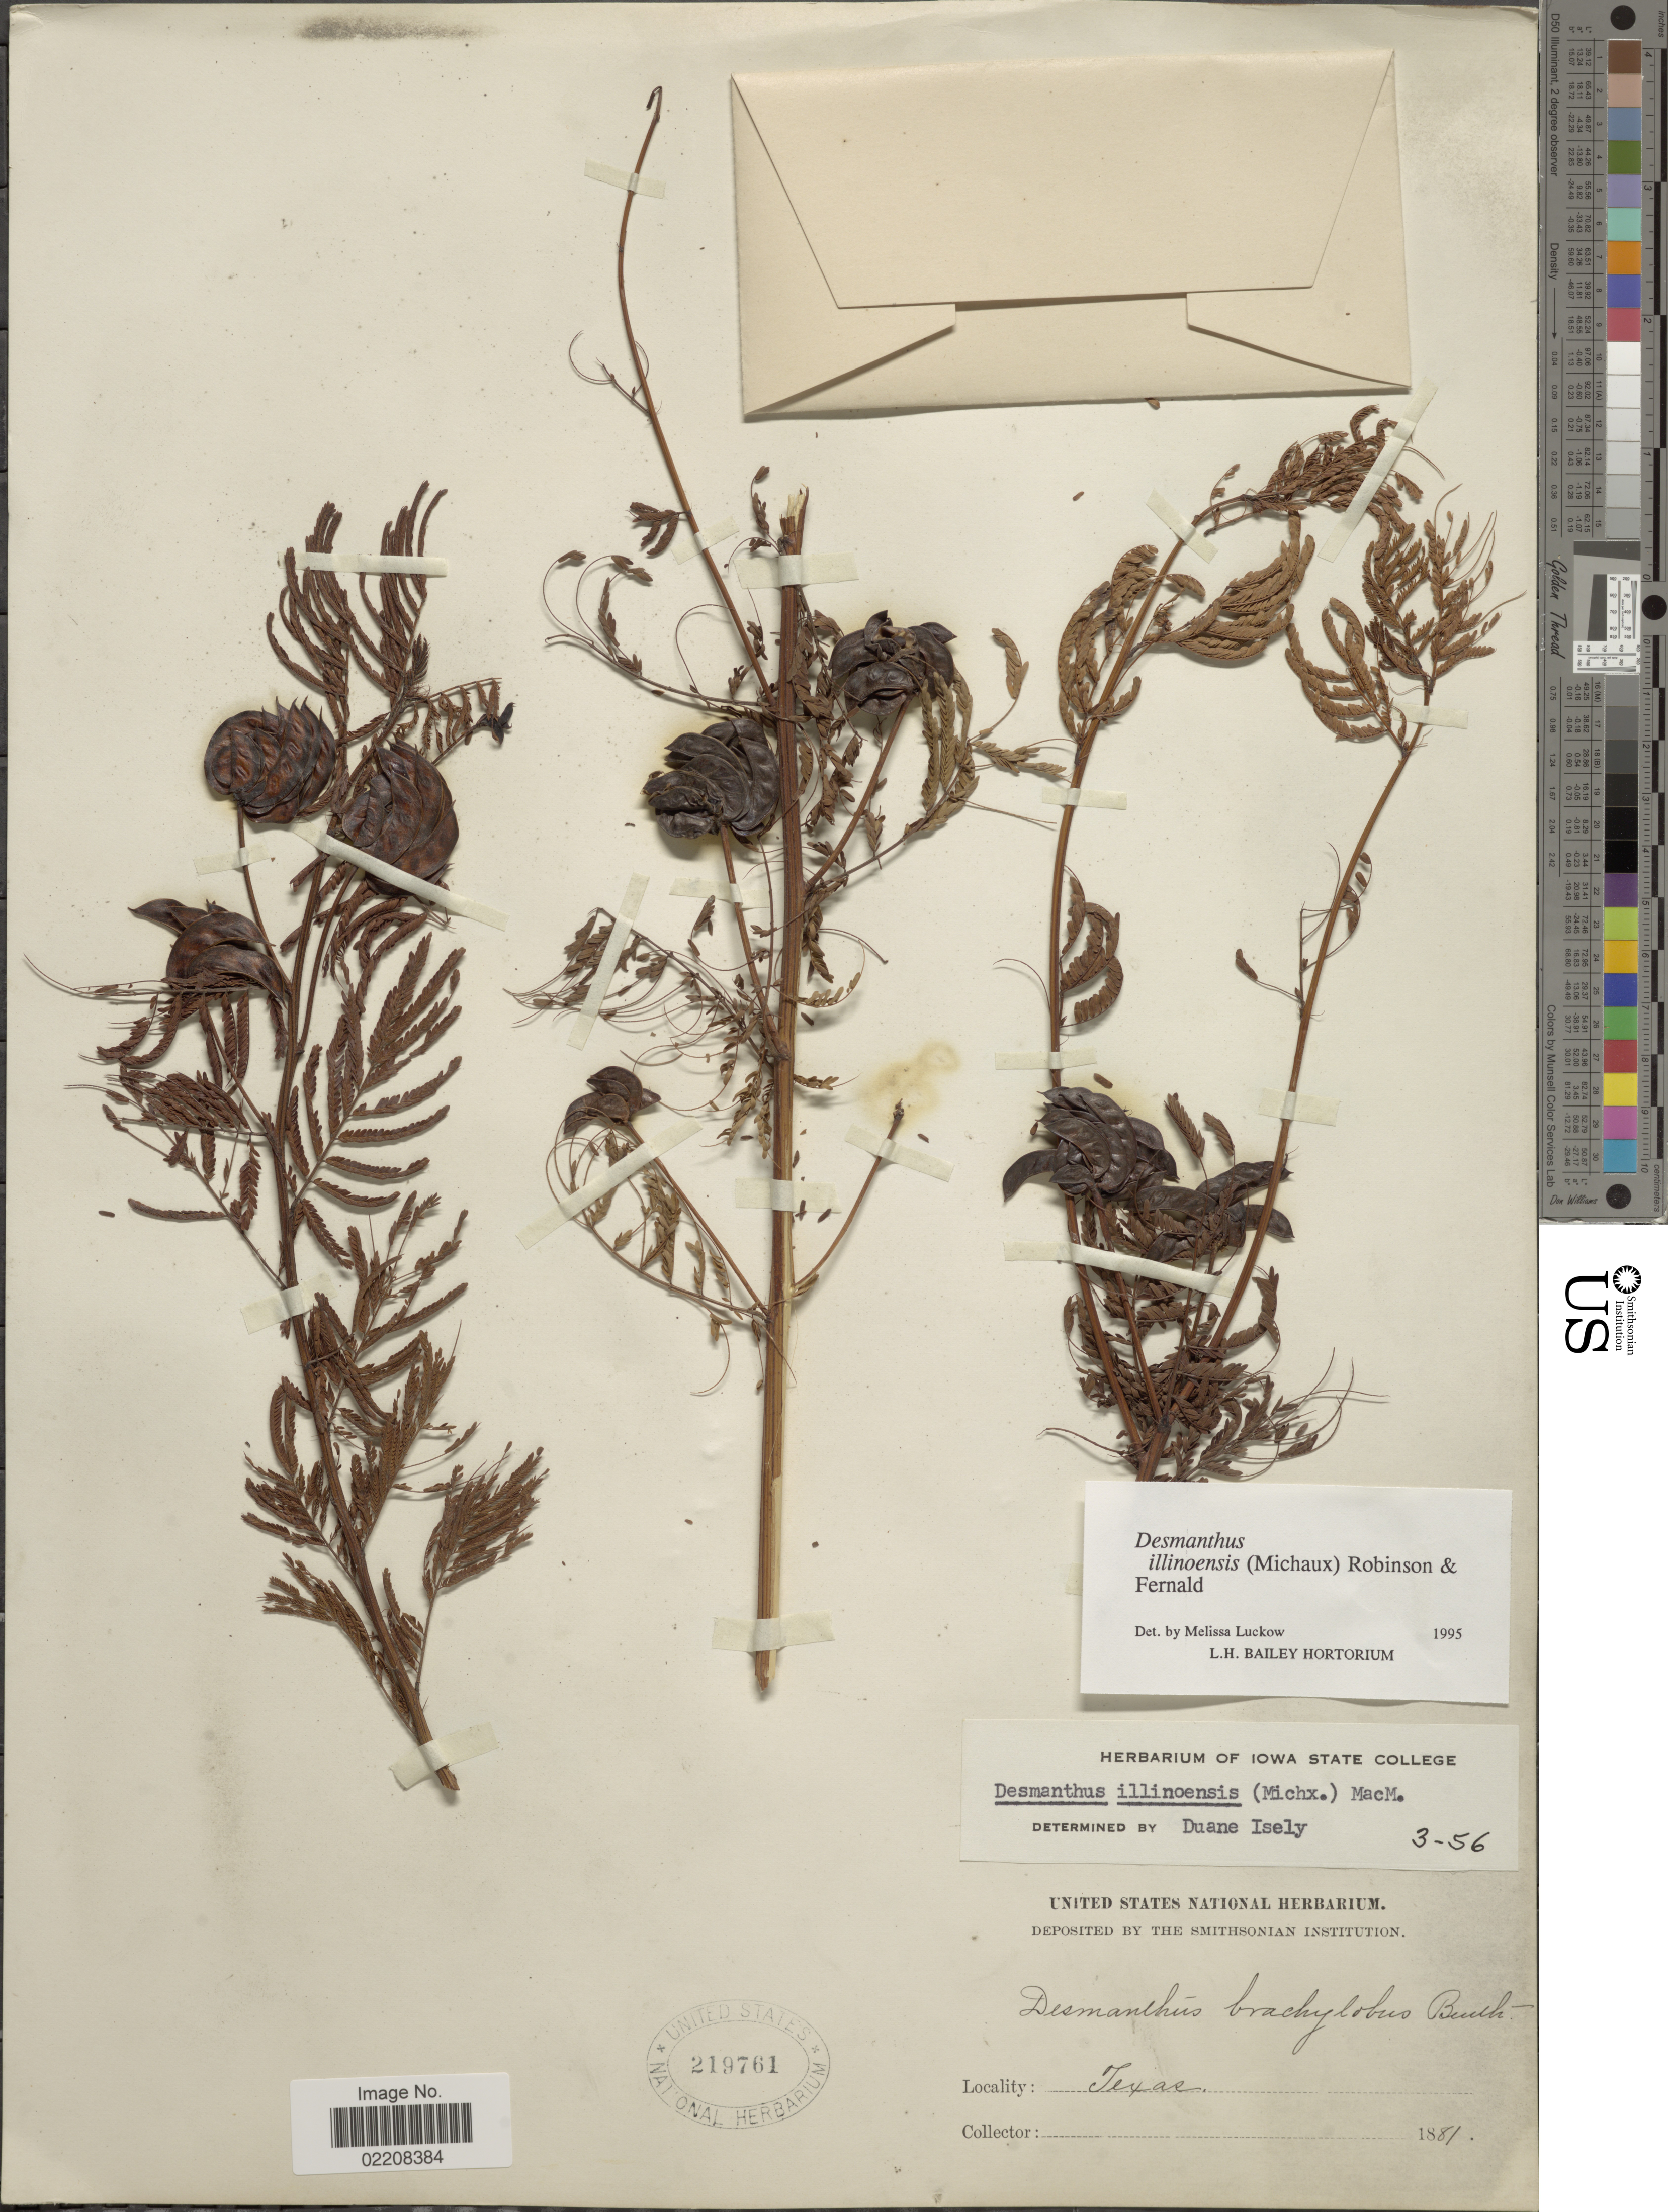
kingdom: Plantae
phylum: Tracheophyta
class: Magnoliopsida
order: Fabales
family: Fabaceae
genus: Desmanthus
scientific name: Desmanthus illinoensis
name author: (Michx.) MacMill.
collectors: U.S. National Herbarium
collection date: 1881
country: United States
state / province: Texas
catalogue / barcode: US 219761